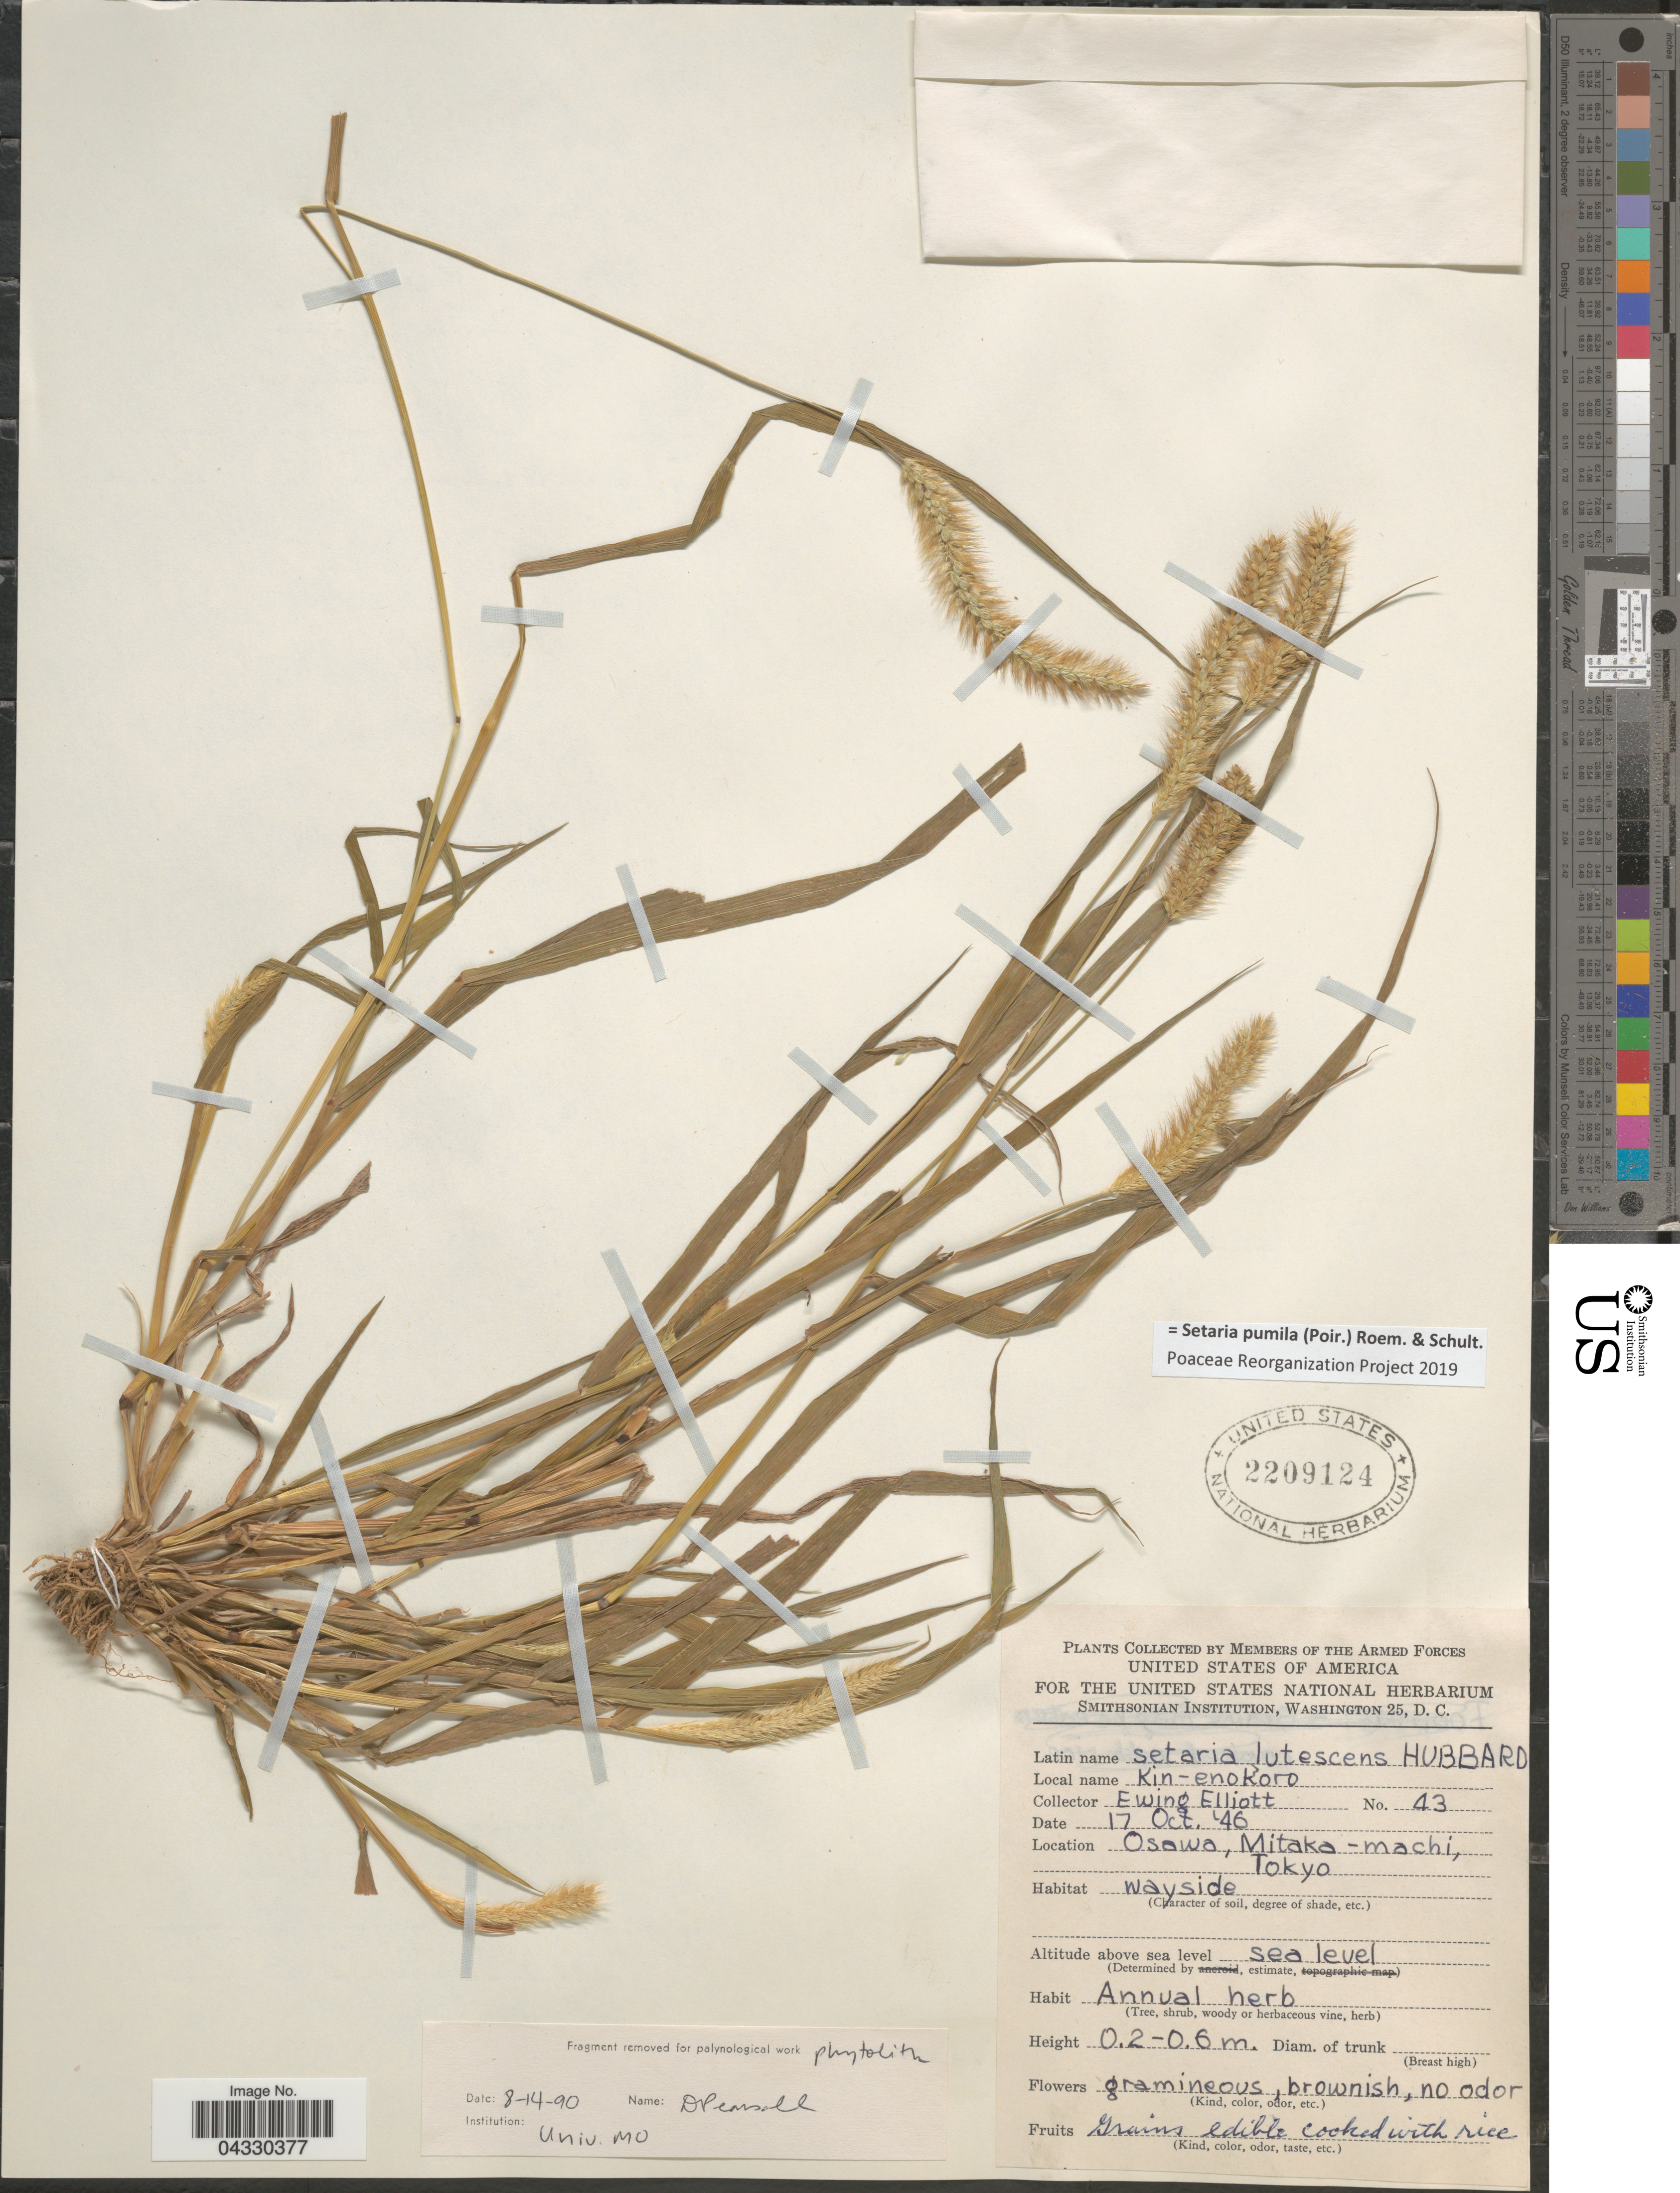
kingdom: Plantae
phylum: Tracheophyta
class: Liliopsida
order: Poales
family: Poaceae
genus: Setaria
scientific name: Setaria pumila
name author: (Poir.) Roem. & Schult.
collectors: E. Elliott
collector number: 43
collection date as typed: Transcribed d/m/y: 17/10/46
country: Japan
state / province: Tokyo, Federal City of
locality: Osawa, Mitaka-machi. Wayside.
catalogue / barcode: US 2209124